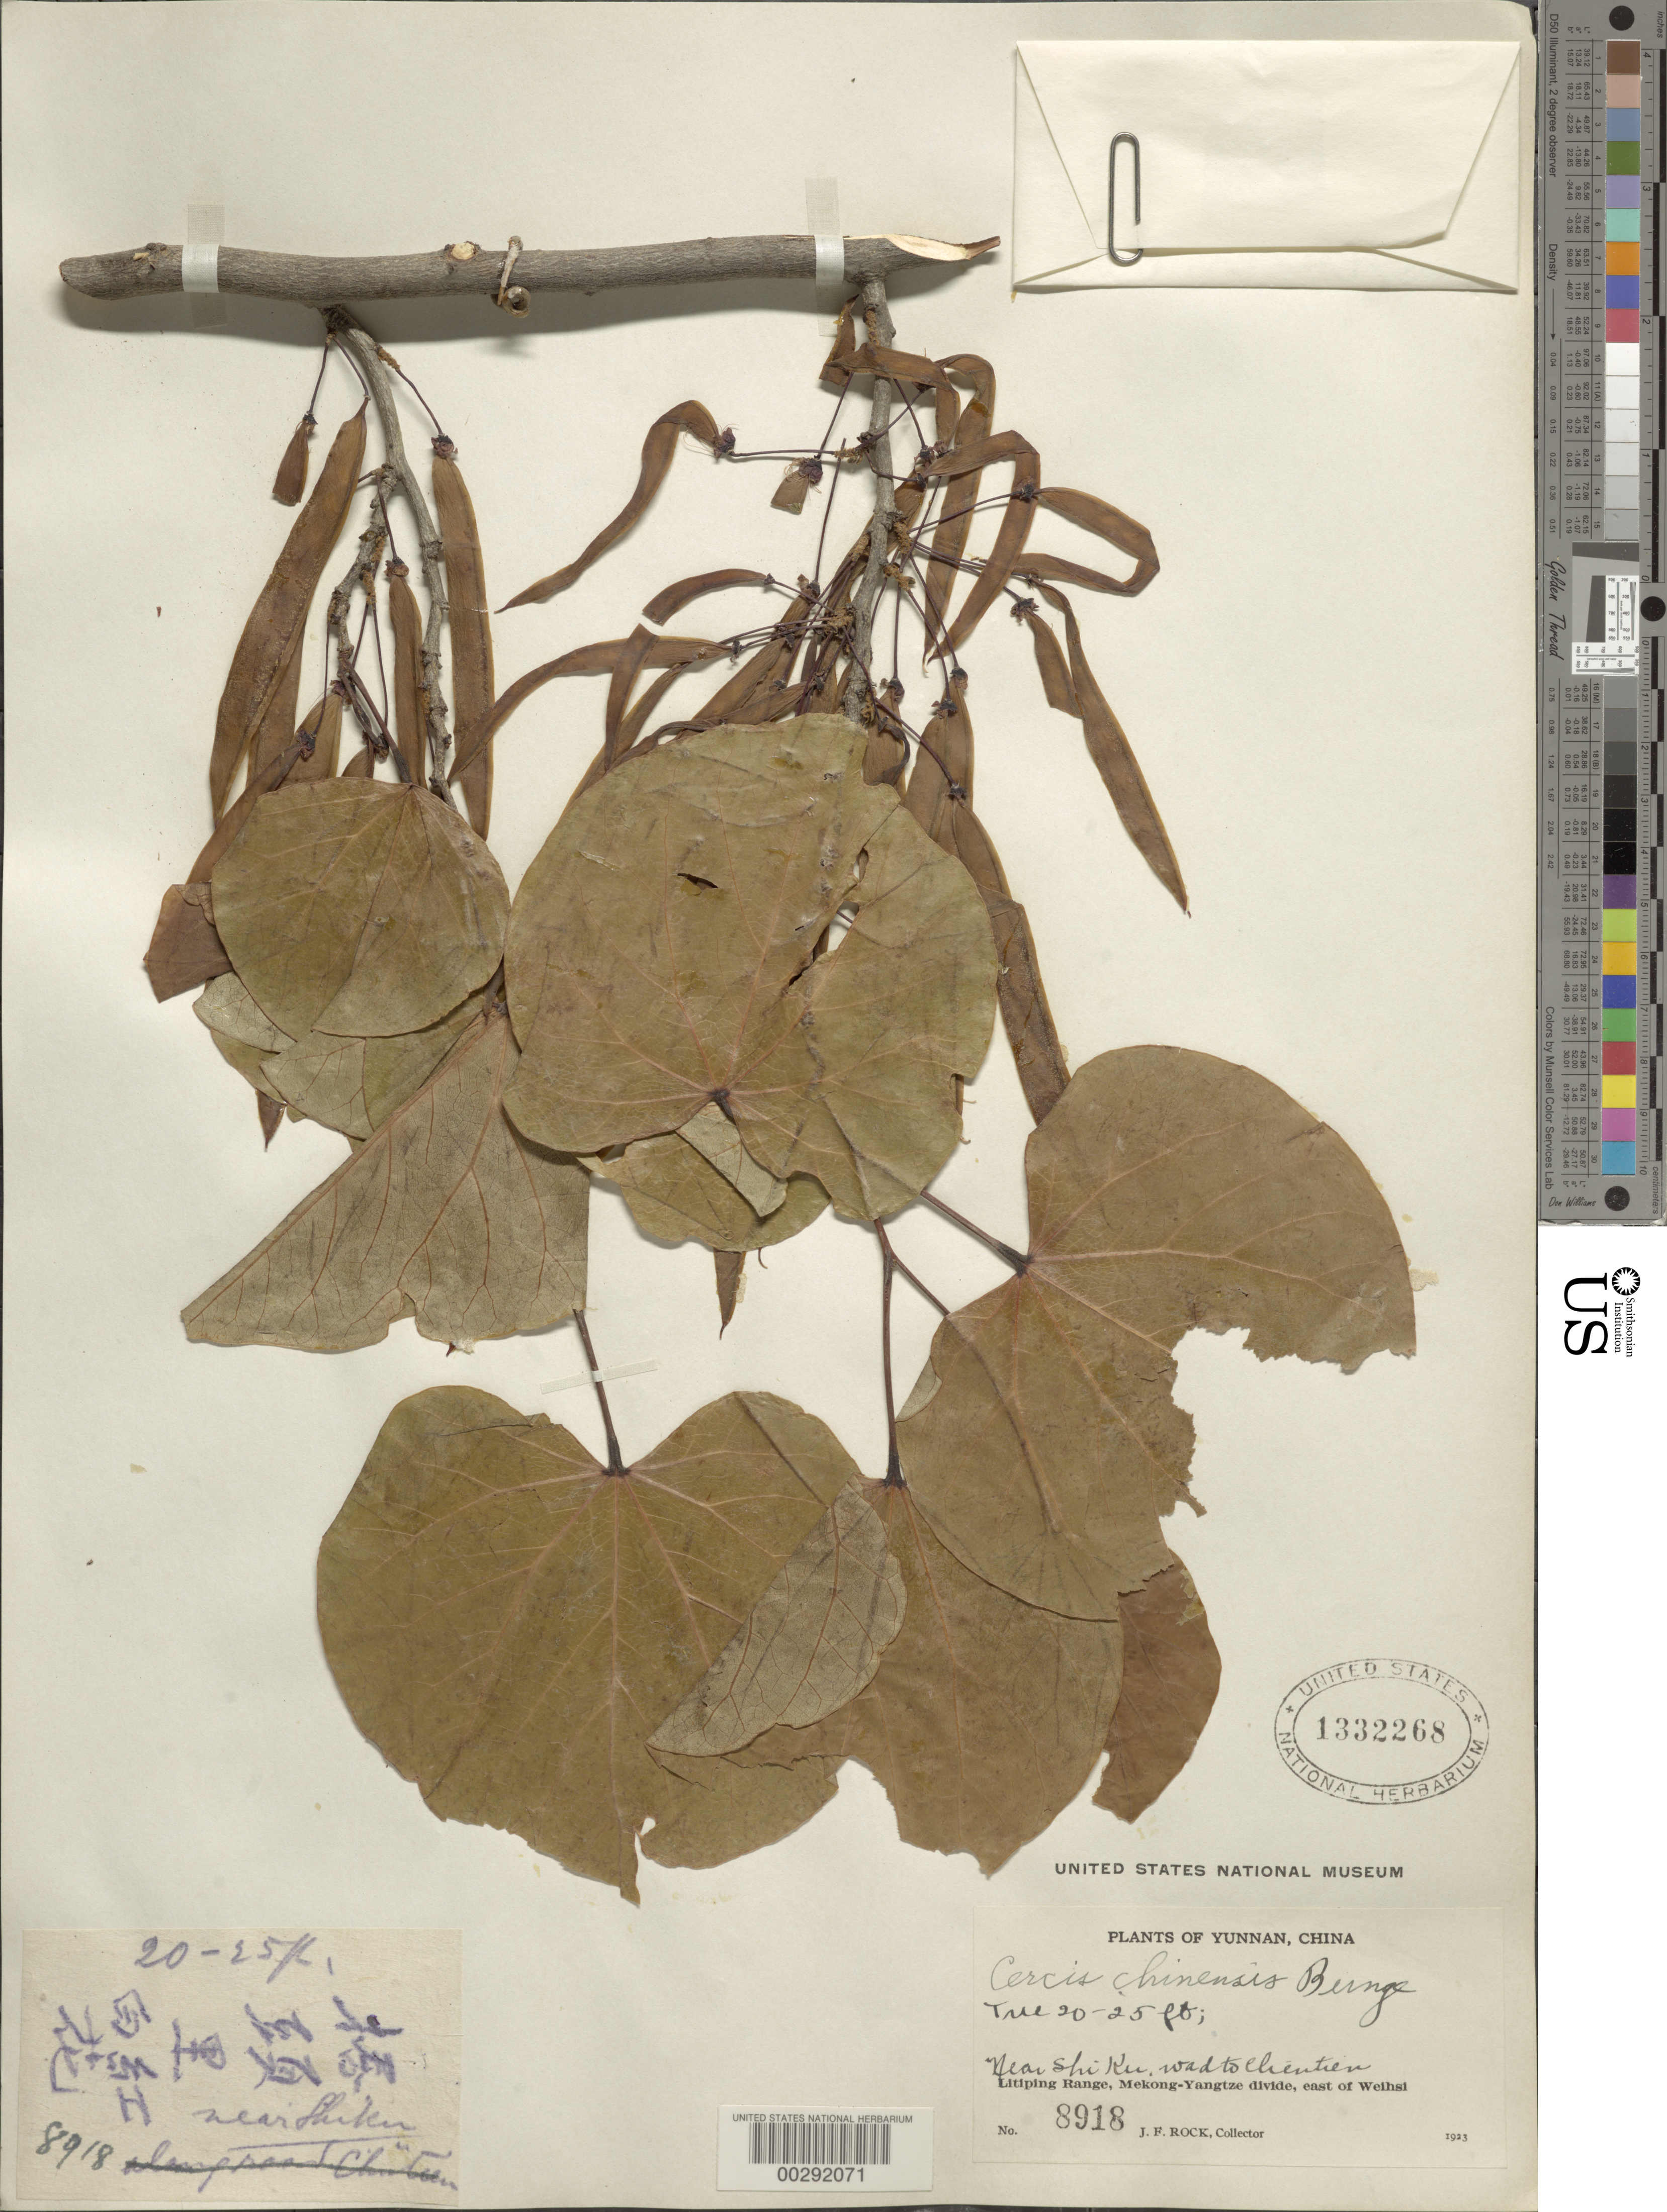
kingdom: Plantae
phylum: Tracheophyta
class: Magnoliopsida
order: Fabales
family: Fabaceae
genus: Cercis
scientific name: Cercis chinensis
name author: Bunge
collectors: J. F. Rock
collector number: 8918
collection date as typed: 1923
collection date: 1923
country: China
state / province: Yunnan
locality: Near shi kei, road to chentien; litiping range, mekong-yangtze divide, e of weihsi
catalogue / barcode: US 1332268